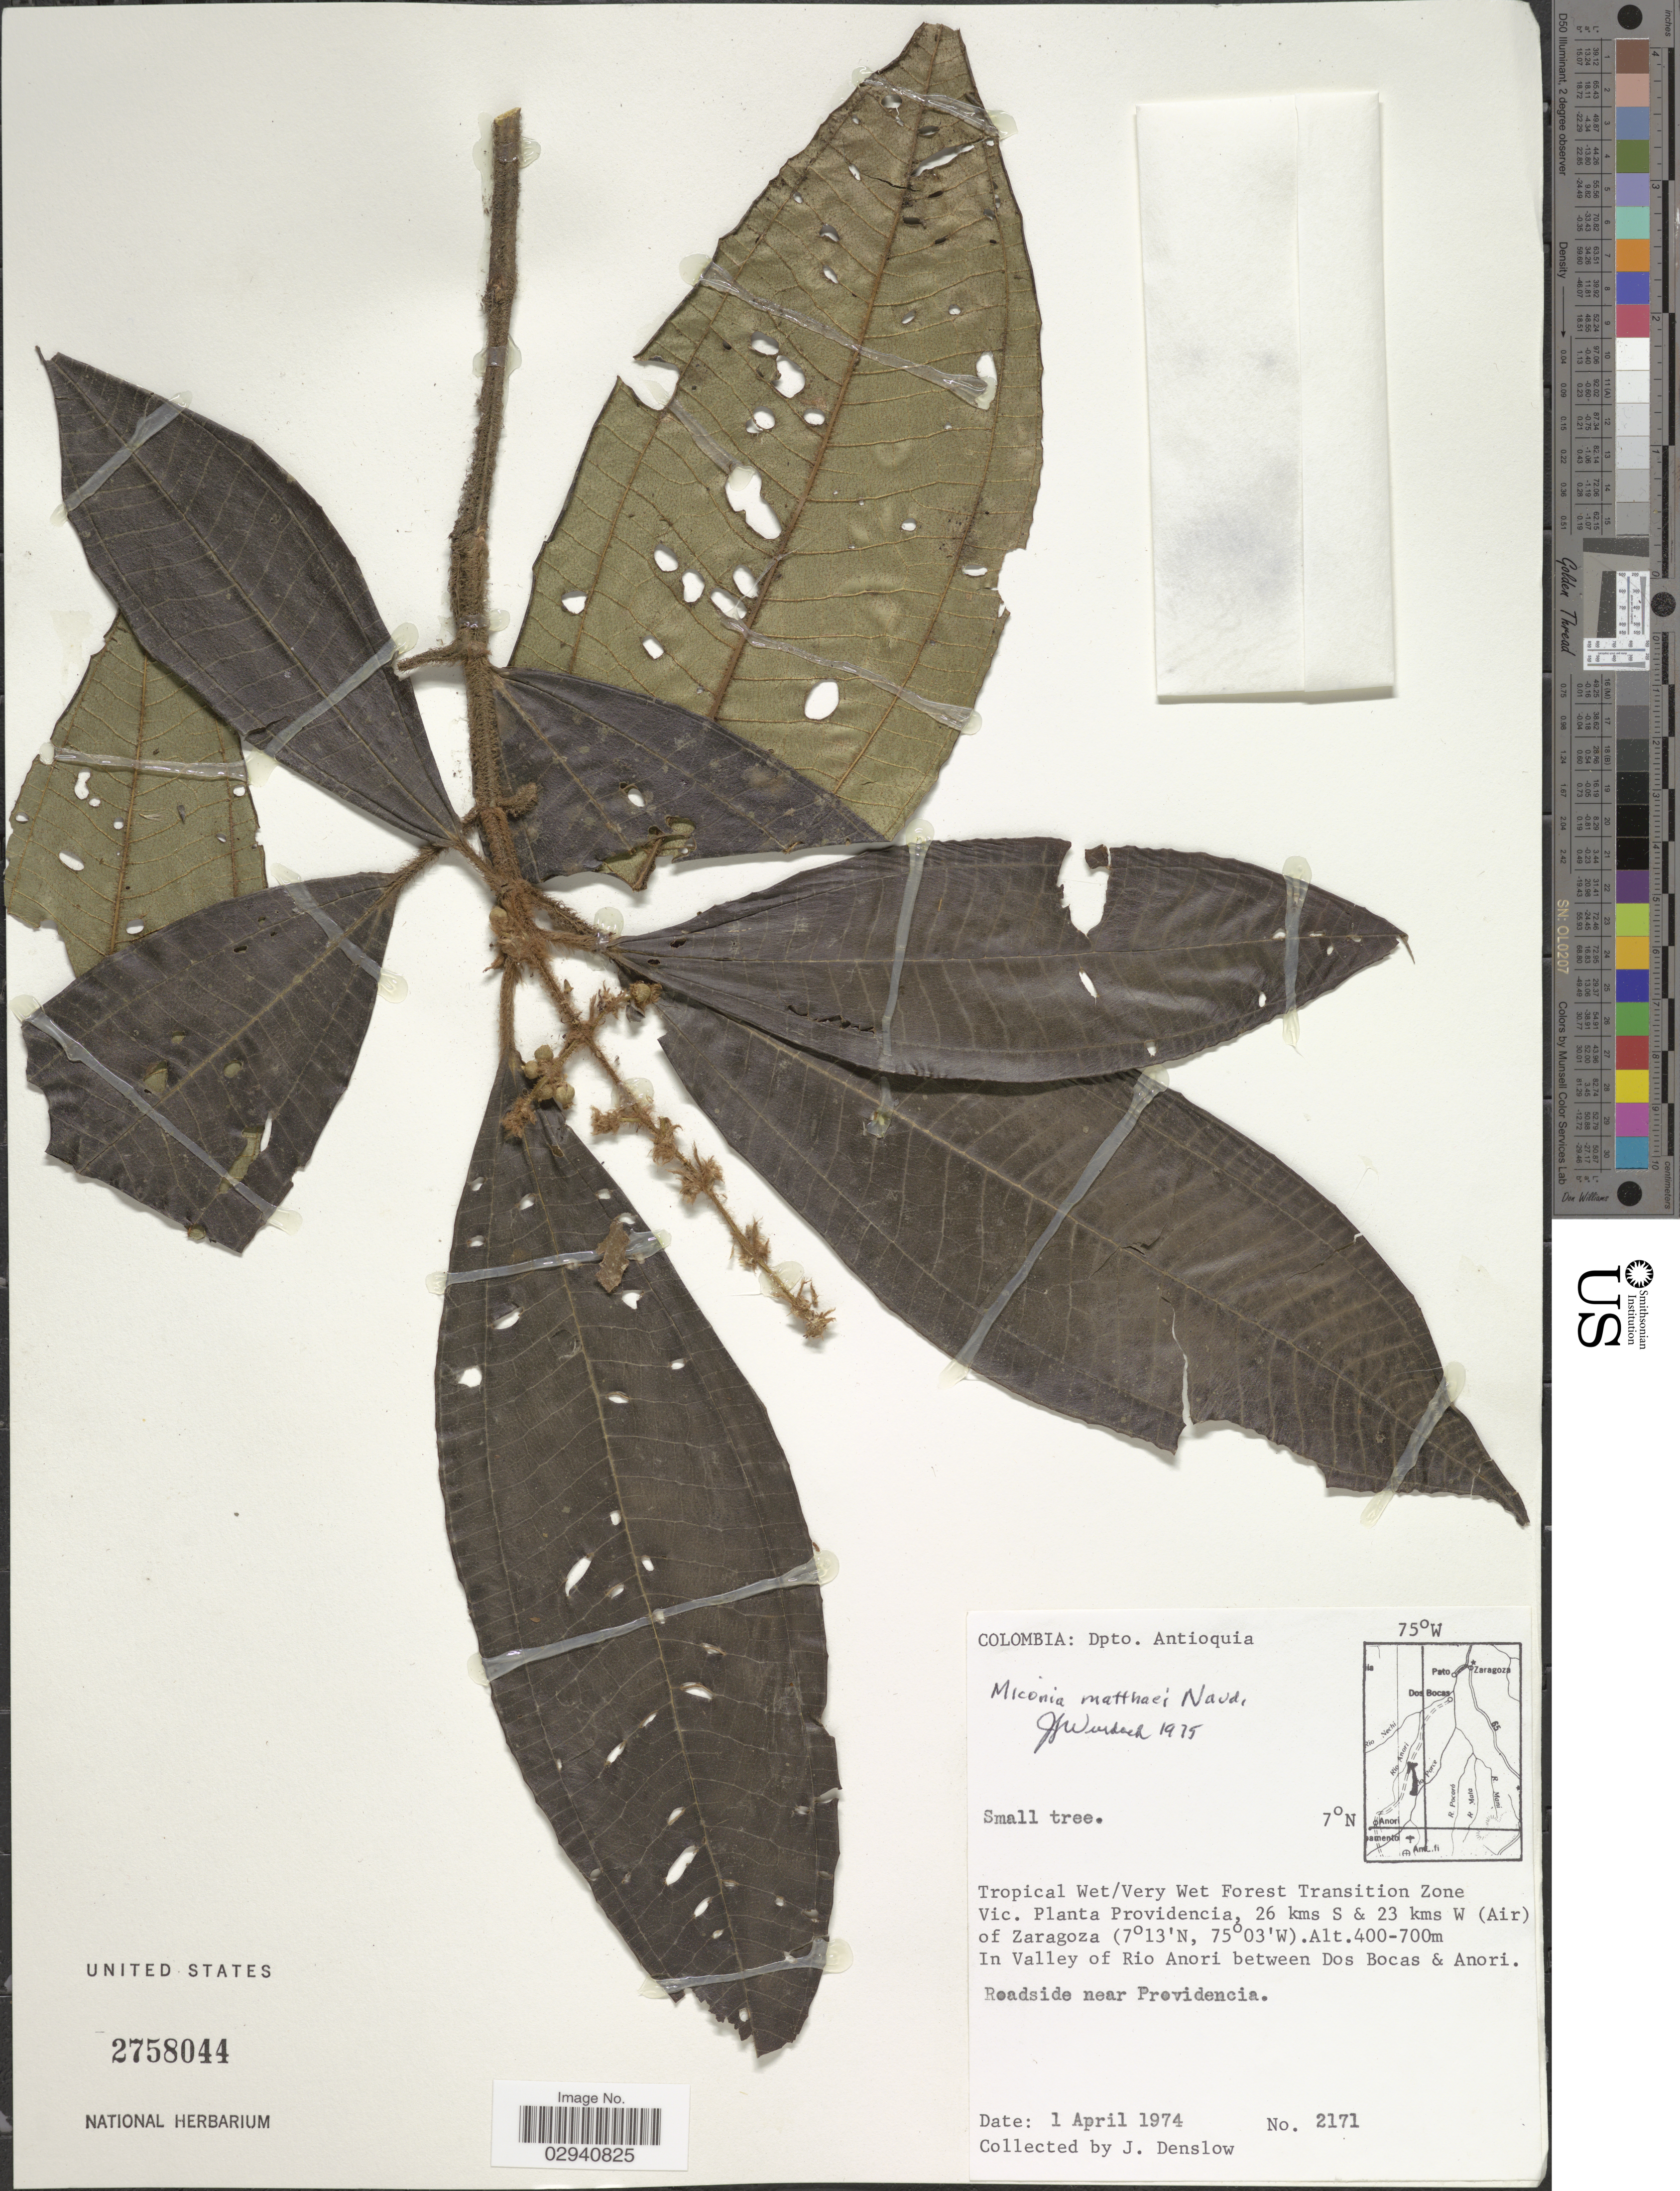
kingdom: Plantae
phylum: Tracheophyta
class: Magnoliopsida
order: Myrtales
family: Melastomataceae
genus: Miconia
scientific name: Miconia matthaei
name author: Naudin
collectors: J. Denslow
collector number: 2171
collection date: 1974-04-01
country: Colombia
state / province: Antioquia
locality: Dpto. Antioquia. Vic. Planta Providencia, 26 kms S & 23 kms W (Air) of Zaragoza. In Valley of Rio Anori between Dos Bocas & Anori.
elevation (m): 400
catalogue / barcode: US 2758044